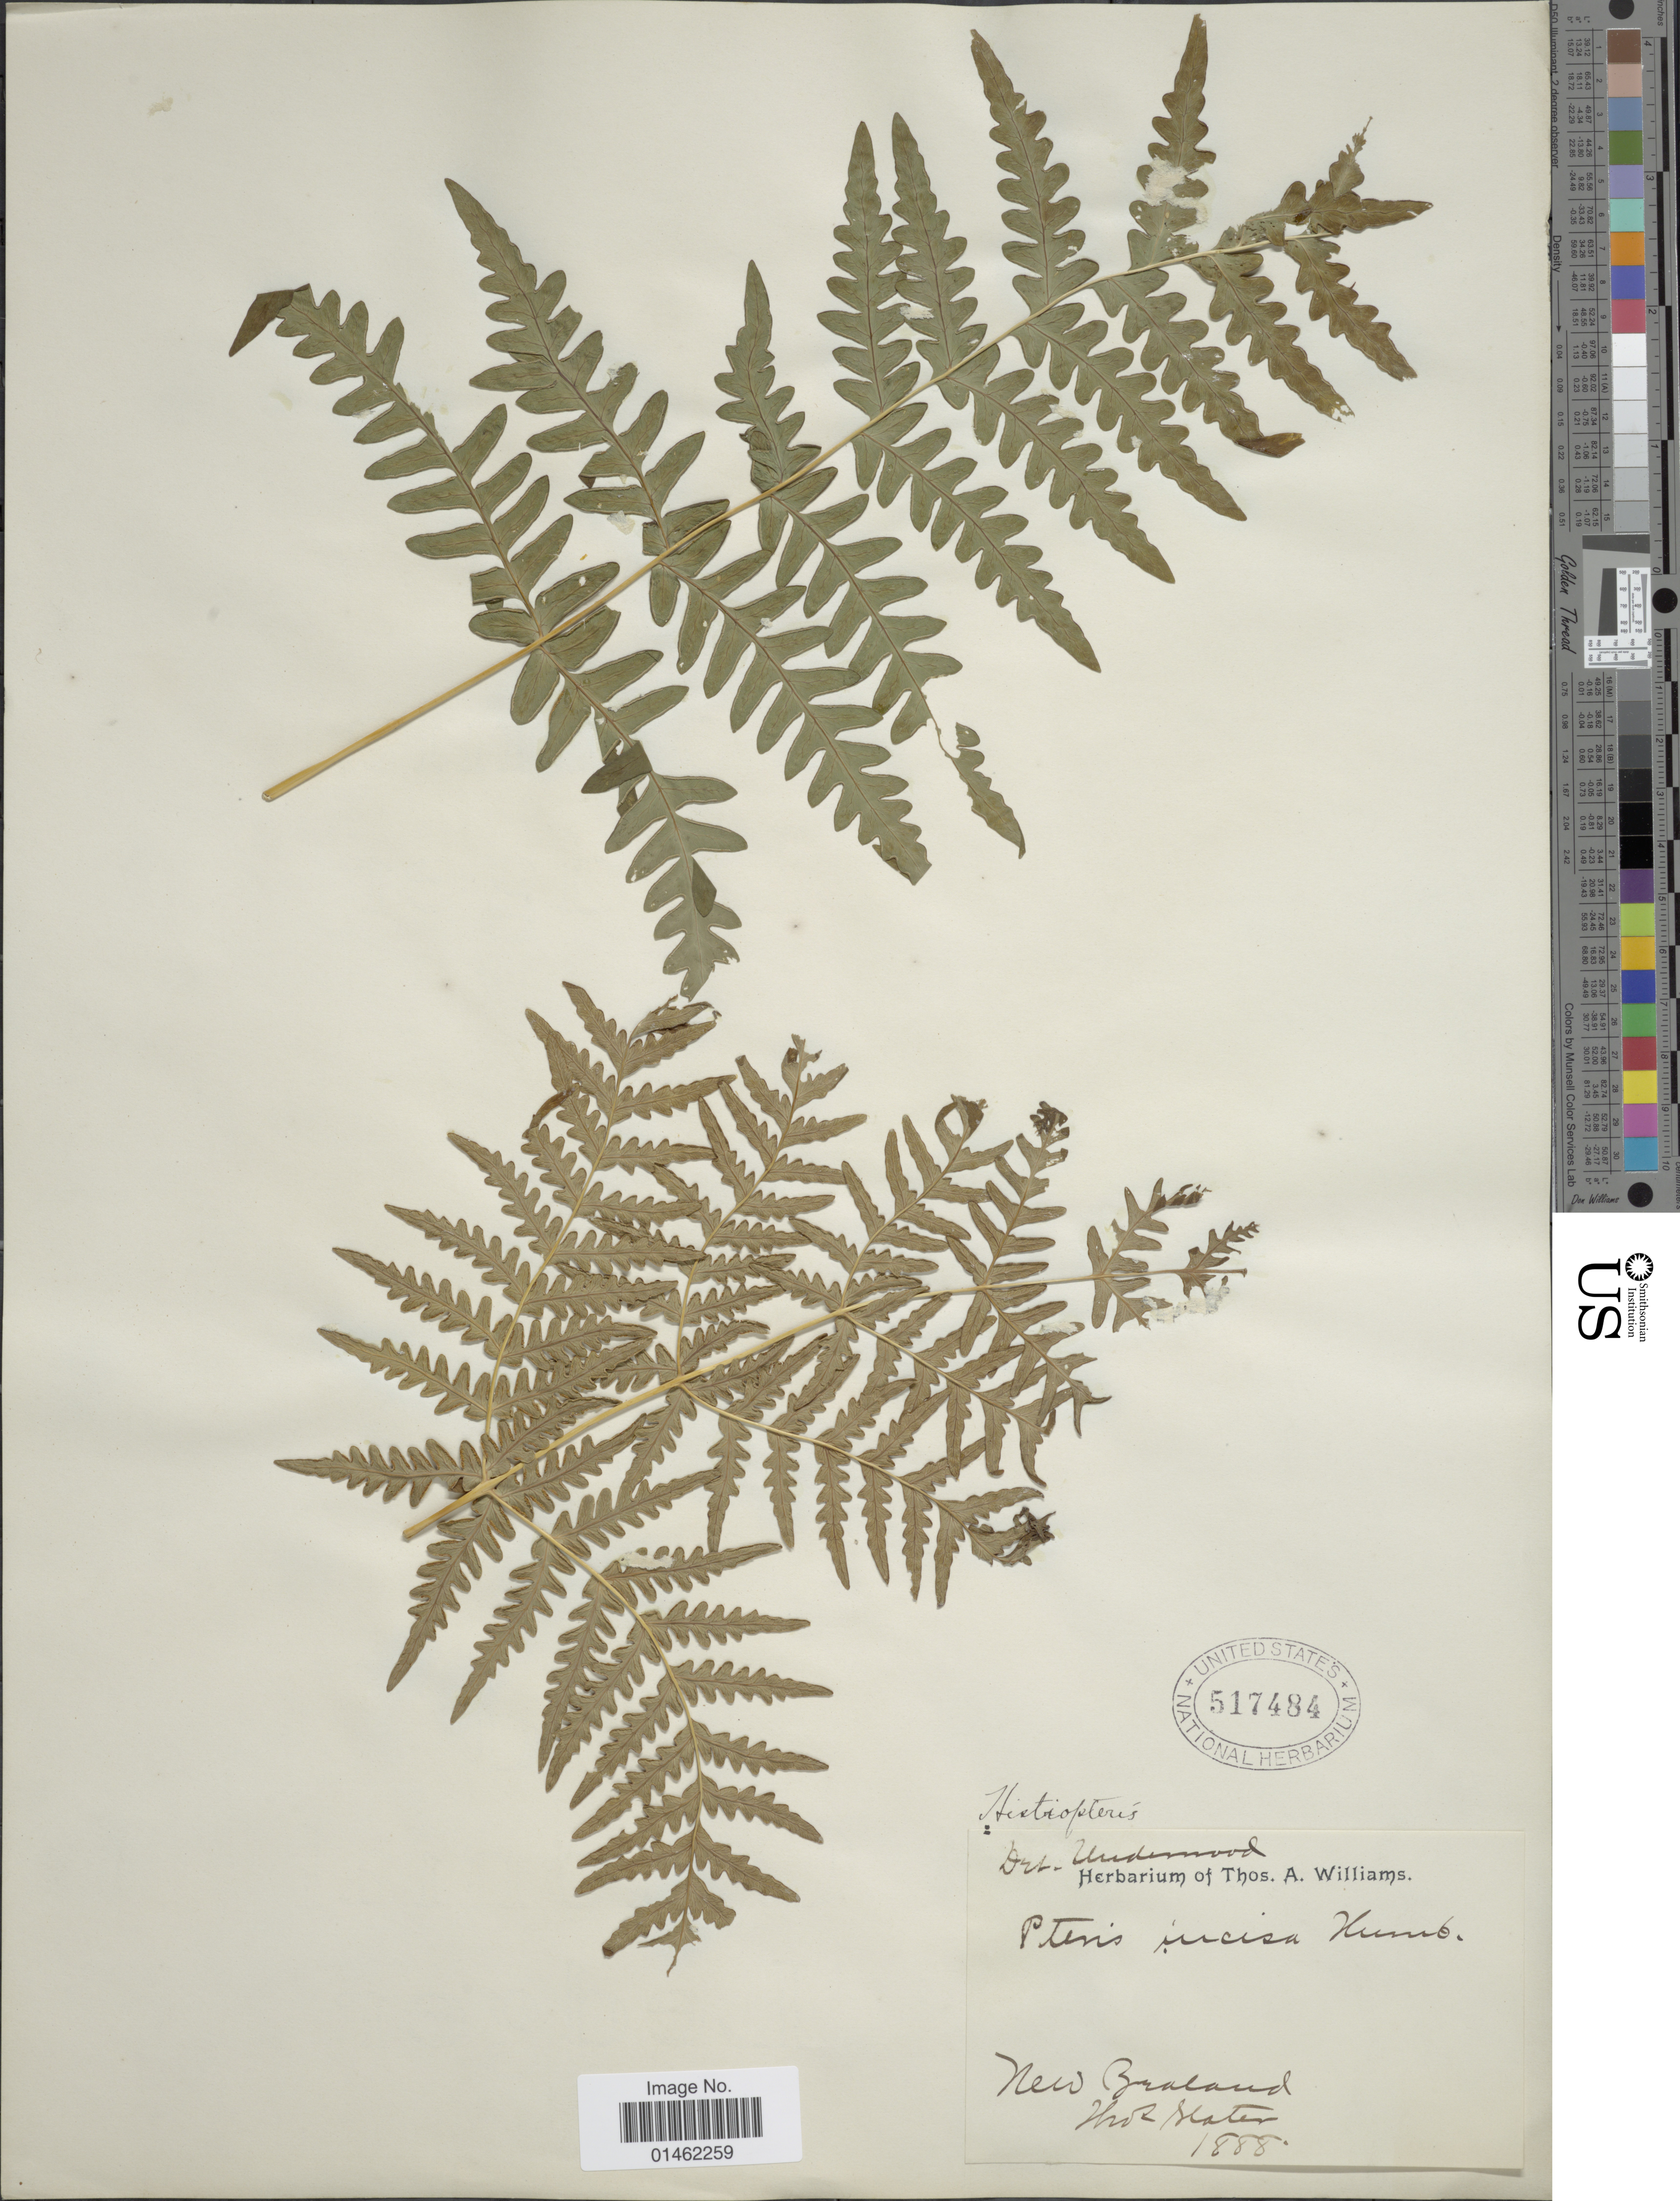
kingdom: Plantae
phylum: Tracheophyta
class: Polypodiopsida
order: Polypodiales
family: Dennstaedtiaceae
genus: Histiopteris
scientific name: Histiopteris incisa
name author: (Thunb.) J. Sm.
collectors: Underwood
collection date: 1888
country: New Zealand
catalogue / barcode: US 517484